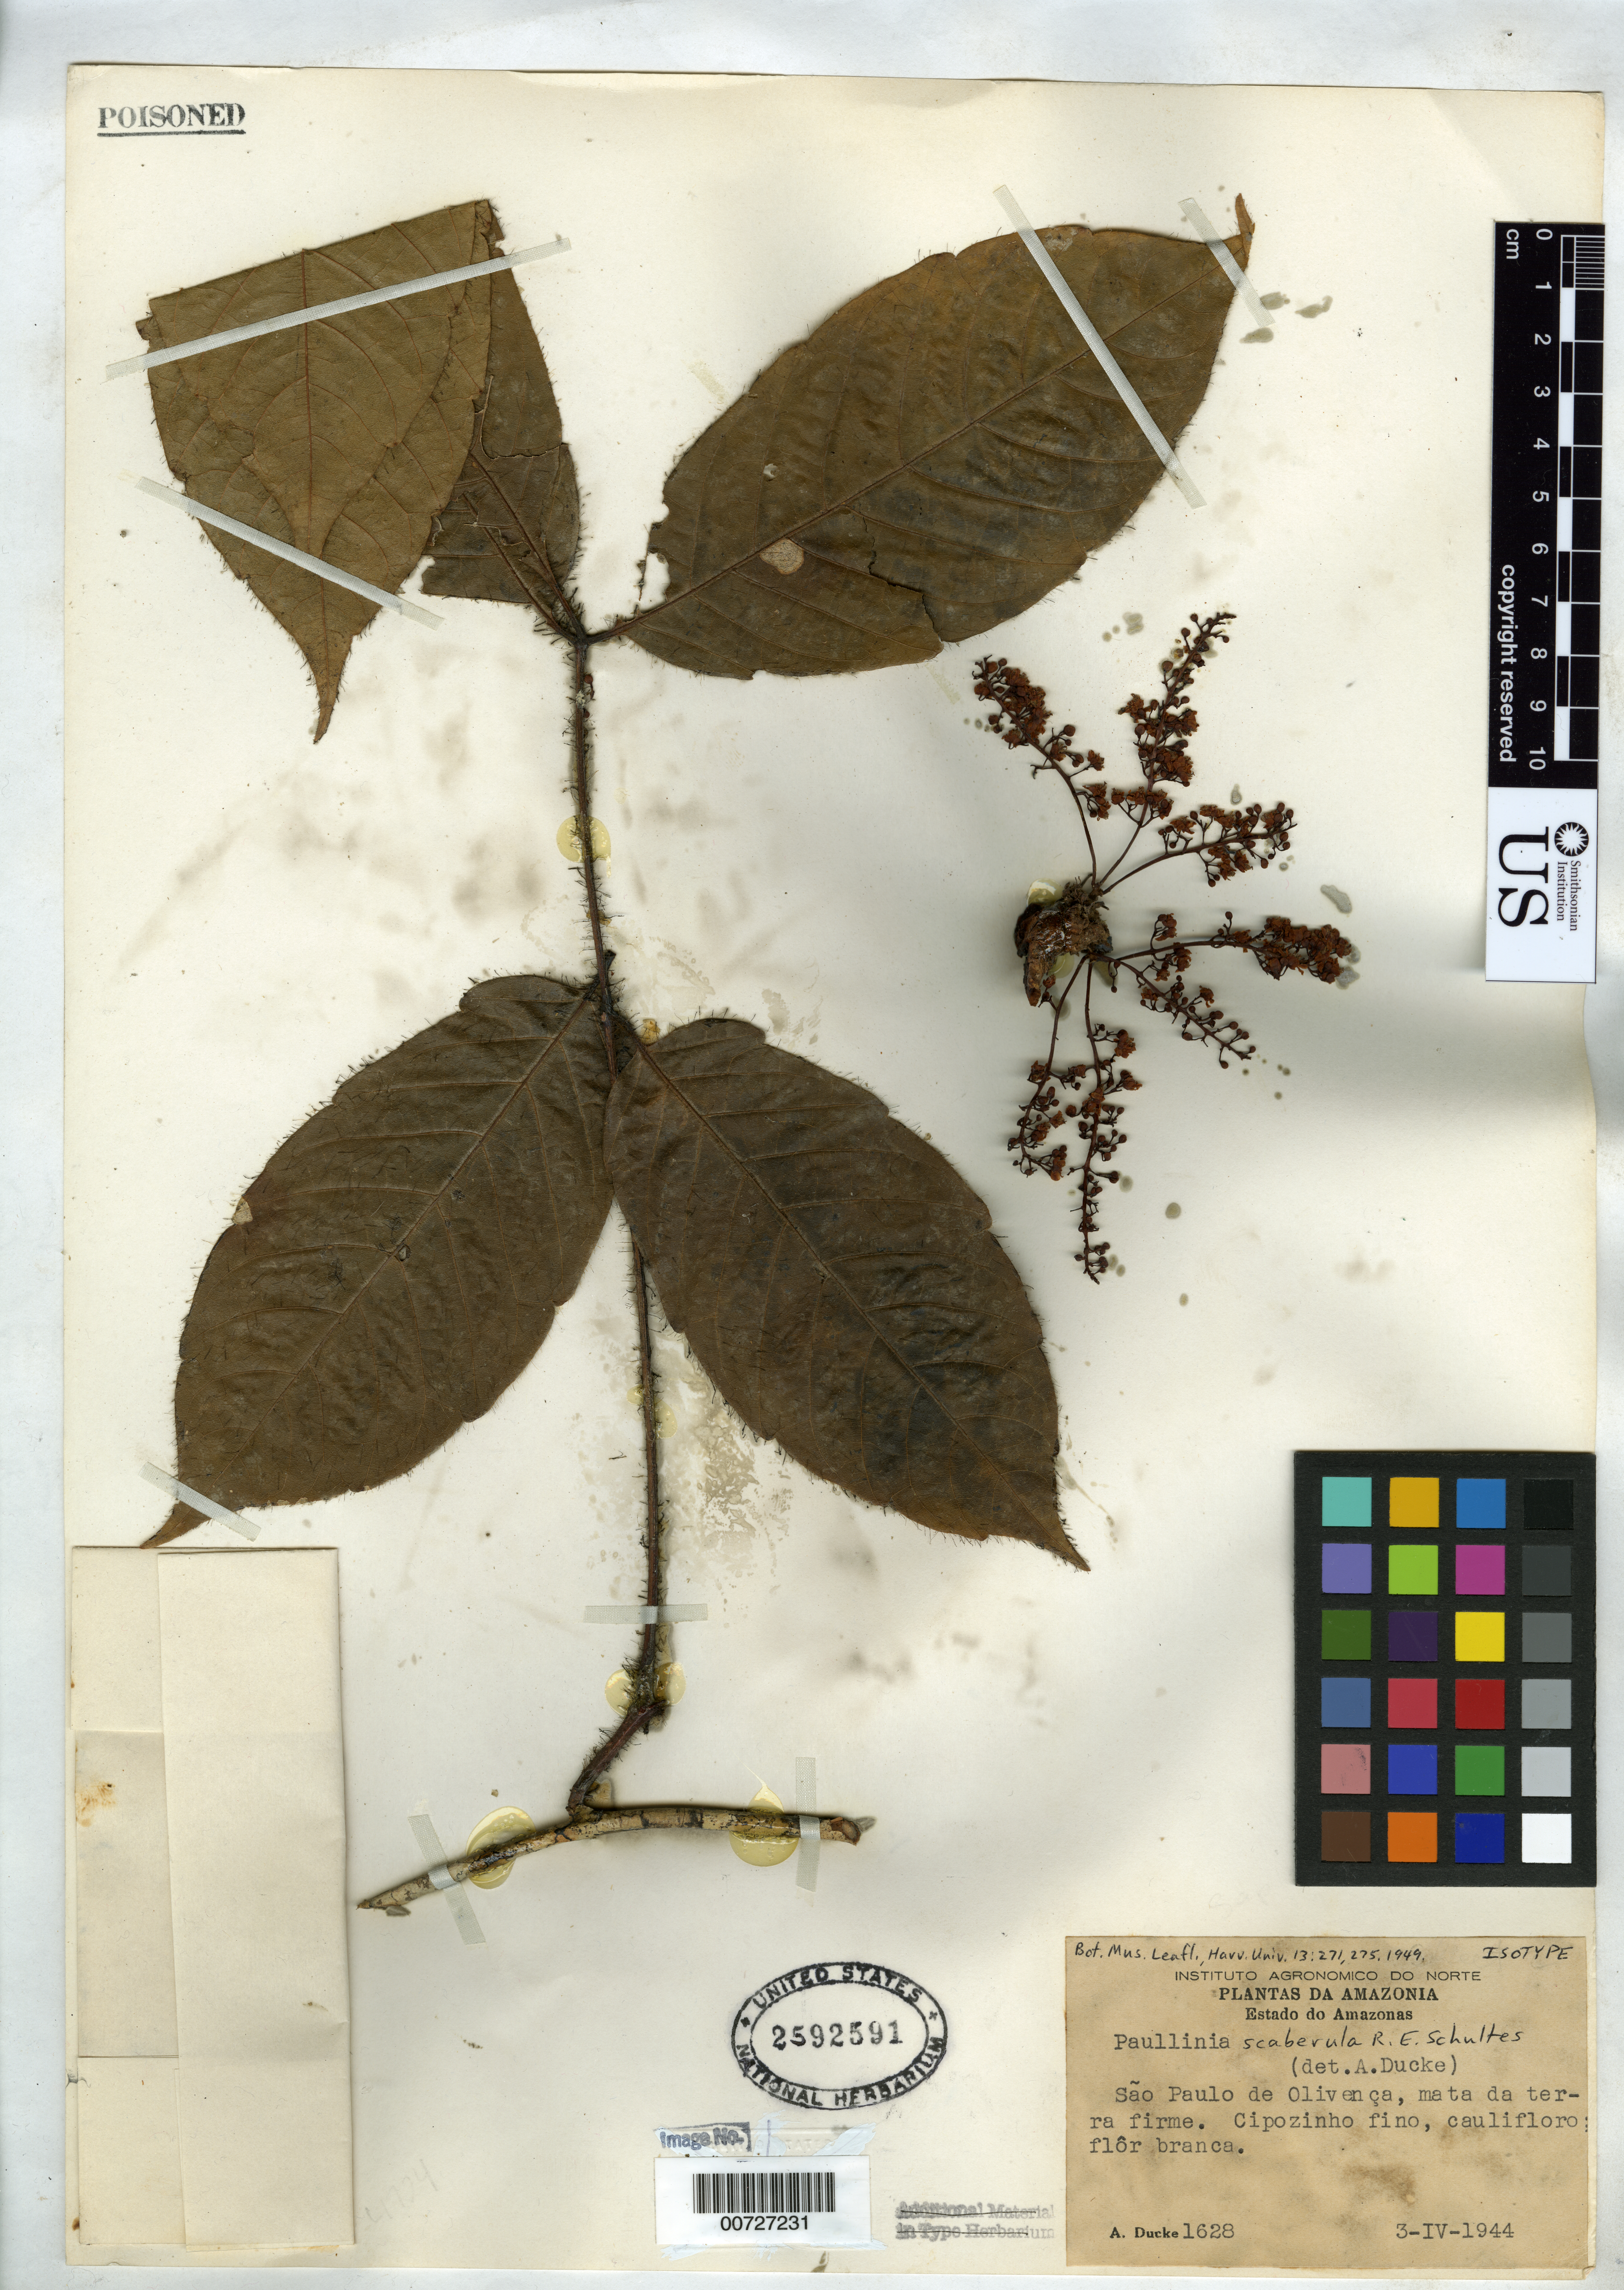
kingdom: Plantae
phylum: Tracheophyta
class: Magnoliopsida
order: Sapindales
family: Sapindaceae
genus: Paullinia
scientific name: Paullinia scaberula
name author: R.E. Schult.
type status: Isotype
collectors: A. Ducke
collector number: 1628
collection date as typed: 03 Apr 1944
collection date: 1944-04-03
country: Brazil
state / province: Amazonas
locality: São Paulo de Olivença.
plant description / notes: Specimen ex U.S. National Arboretum (USNA stamp obscured).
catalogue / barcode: US 2592591